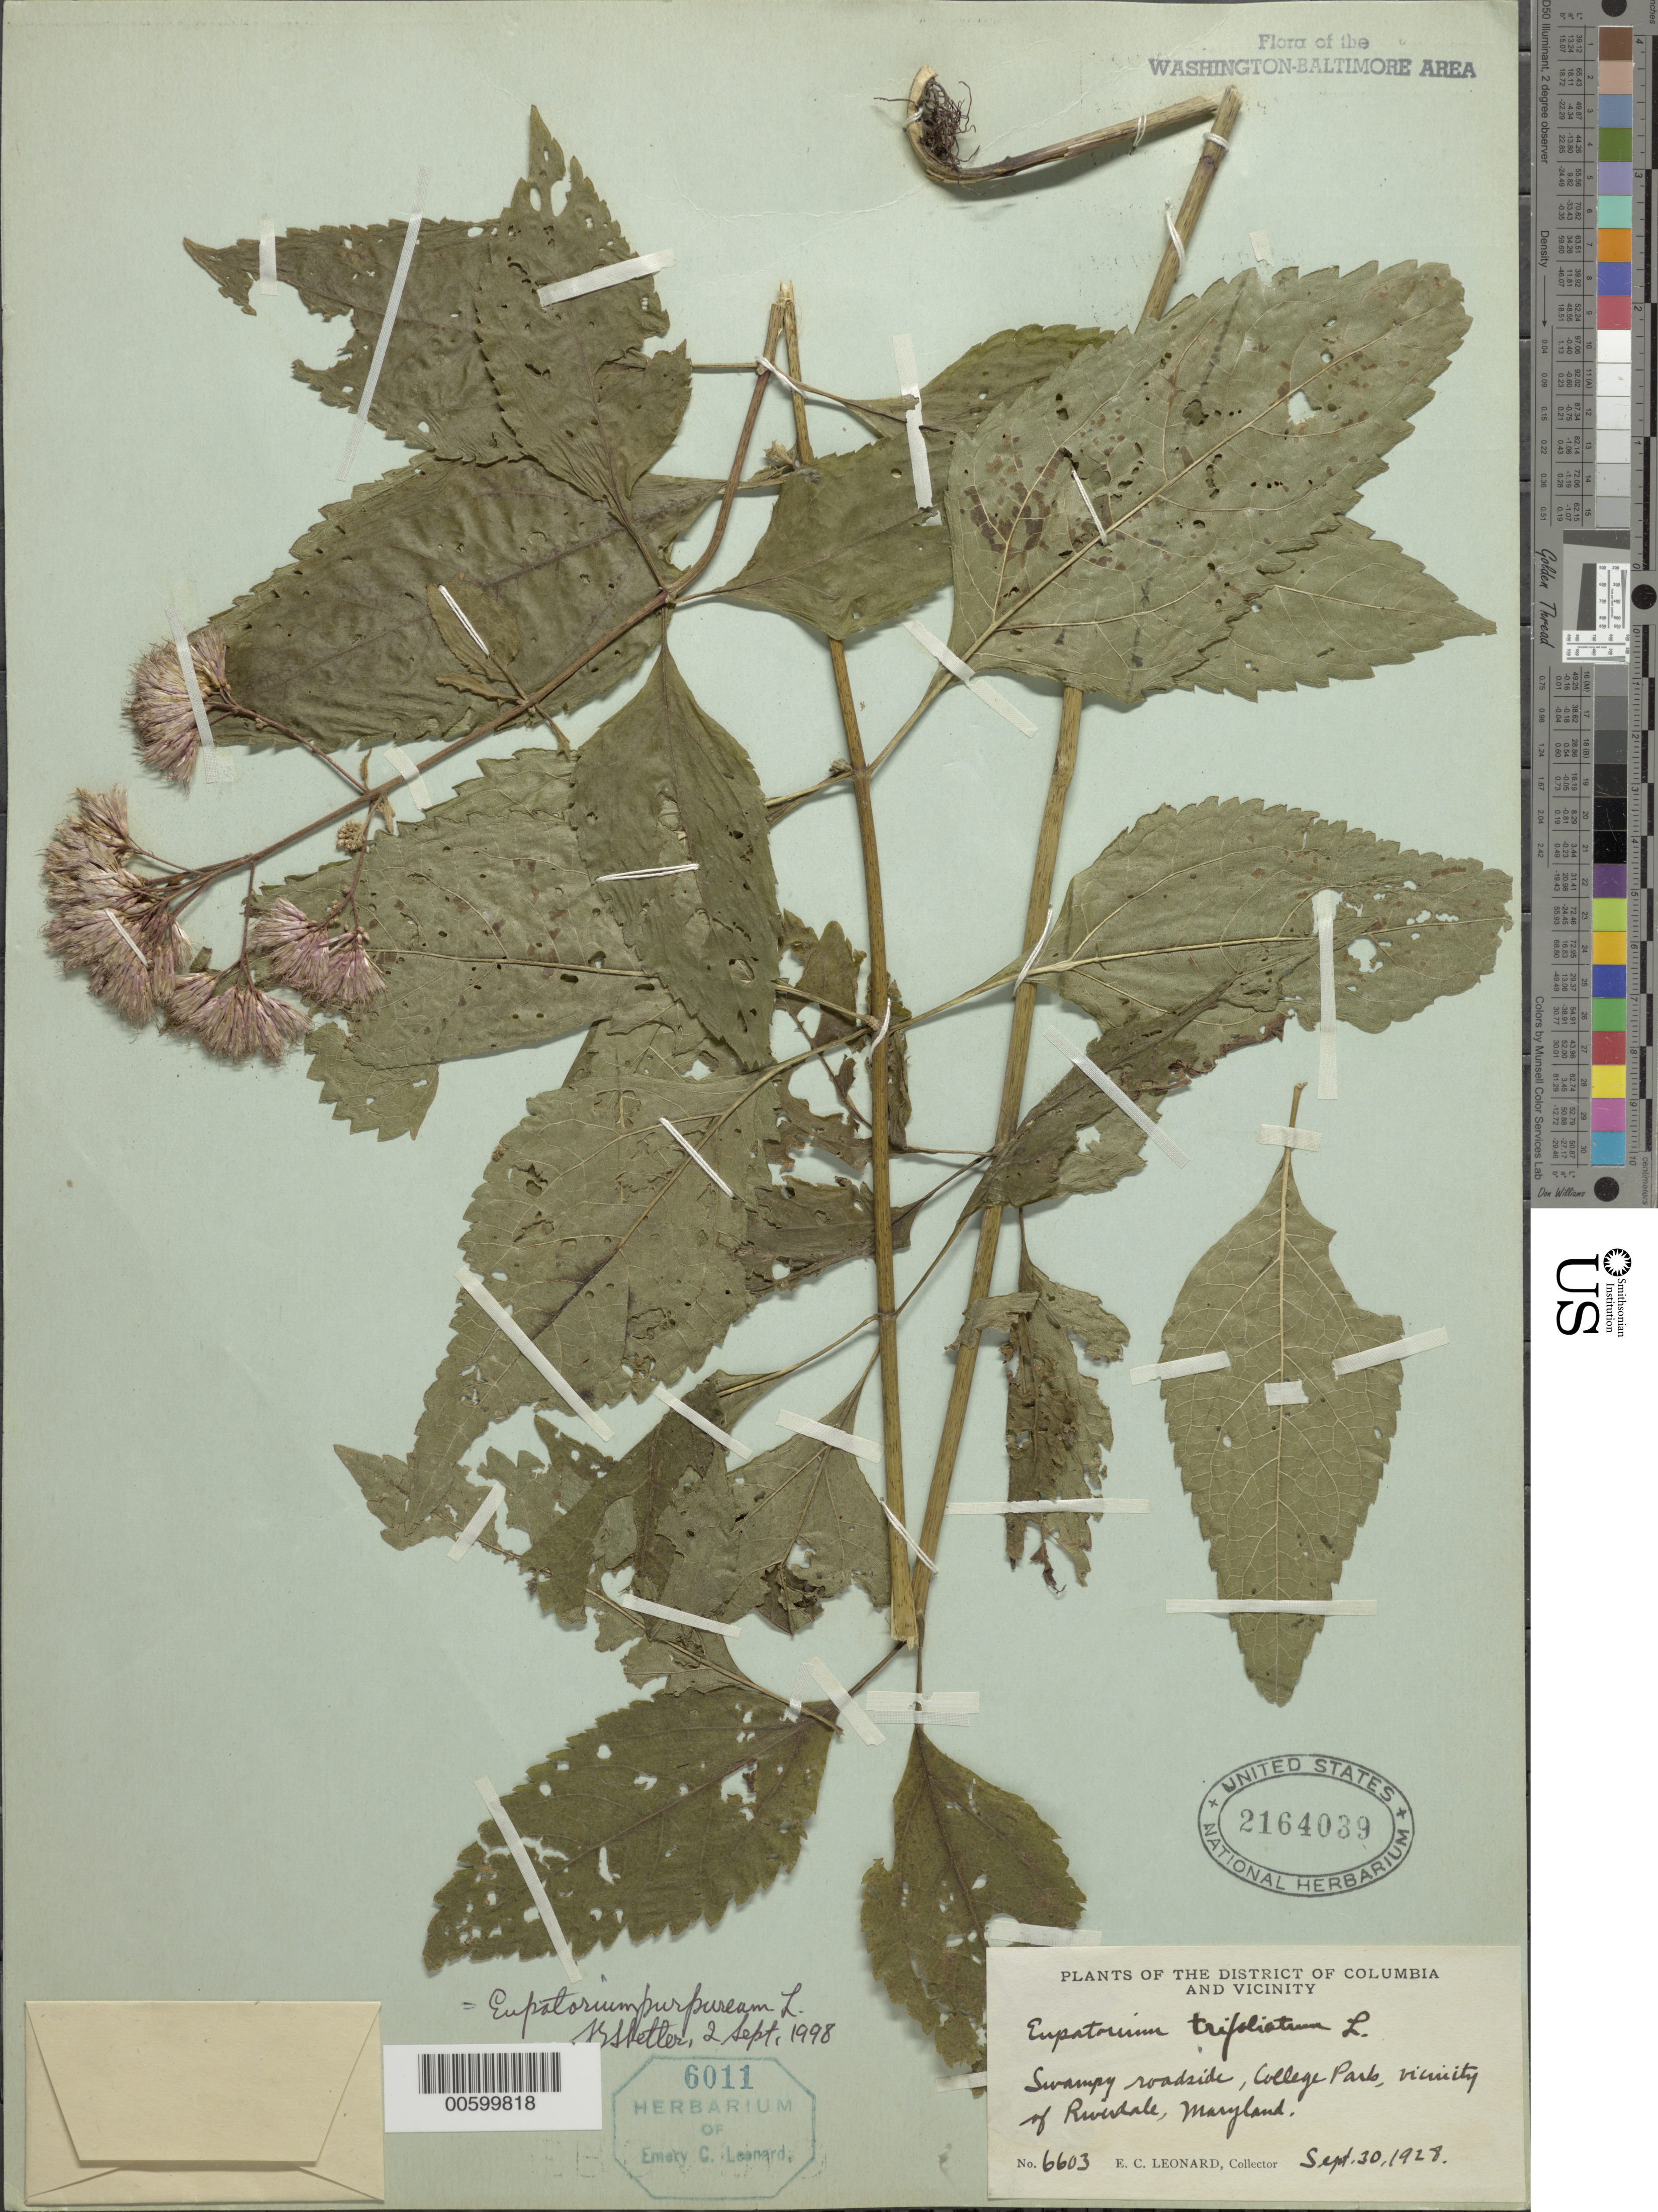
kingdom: Plantae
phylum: Tracheophyta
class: Magnoliopsida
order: Asterales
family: Asteraceae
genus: Eupatorium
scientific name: Eupatorium purpureum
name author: (L.) E.E. Lamont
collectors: E. C. Leonard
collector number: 6603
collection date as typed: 30 Sep 1928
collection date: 1928-09-30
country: United States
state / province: Maryland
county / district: Prince George's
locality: College Park, Riverdale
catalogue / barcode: US 2164039